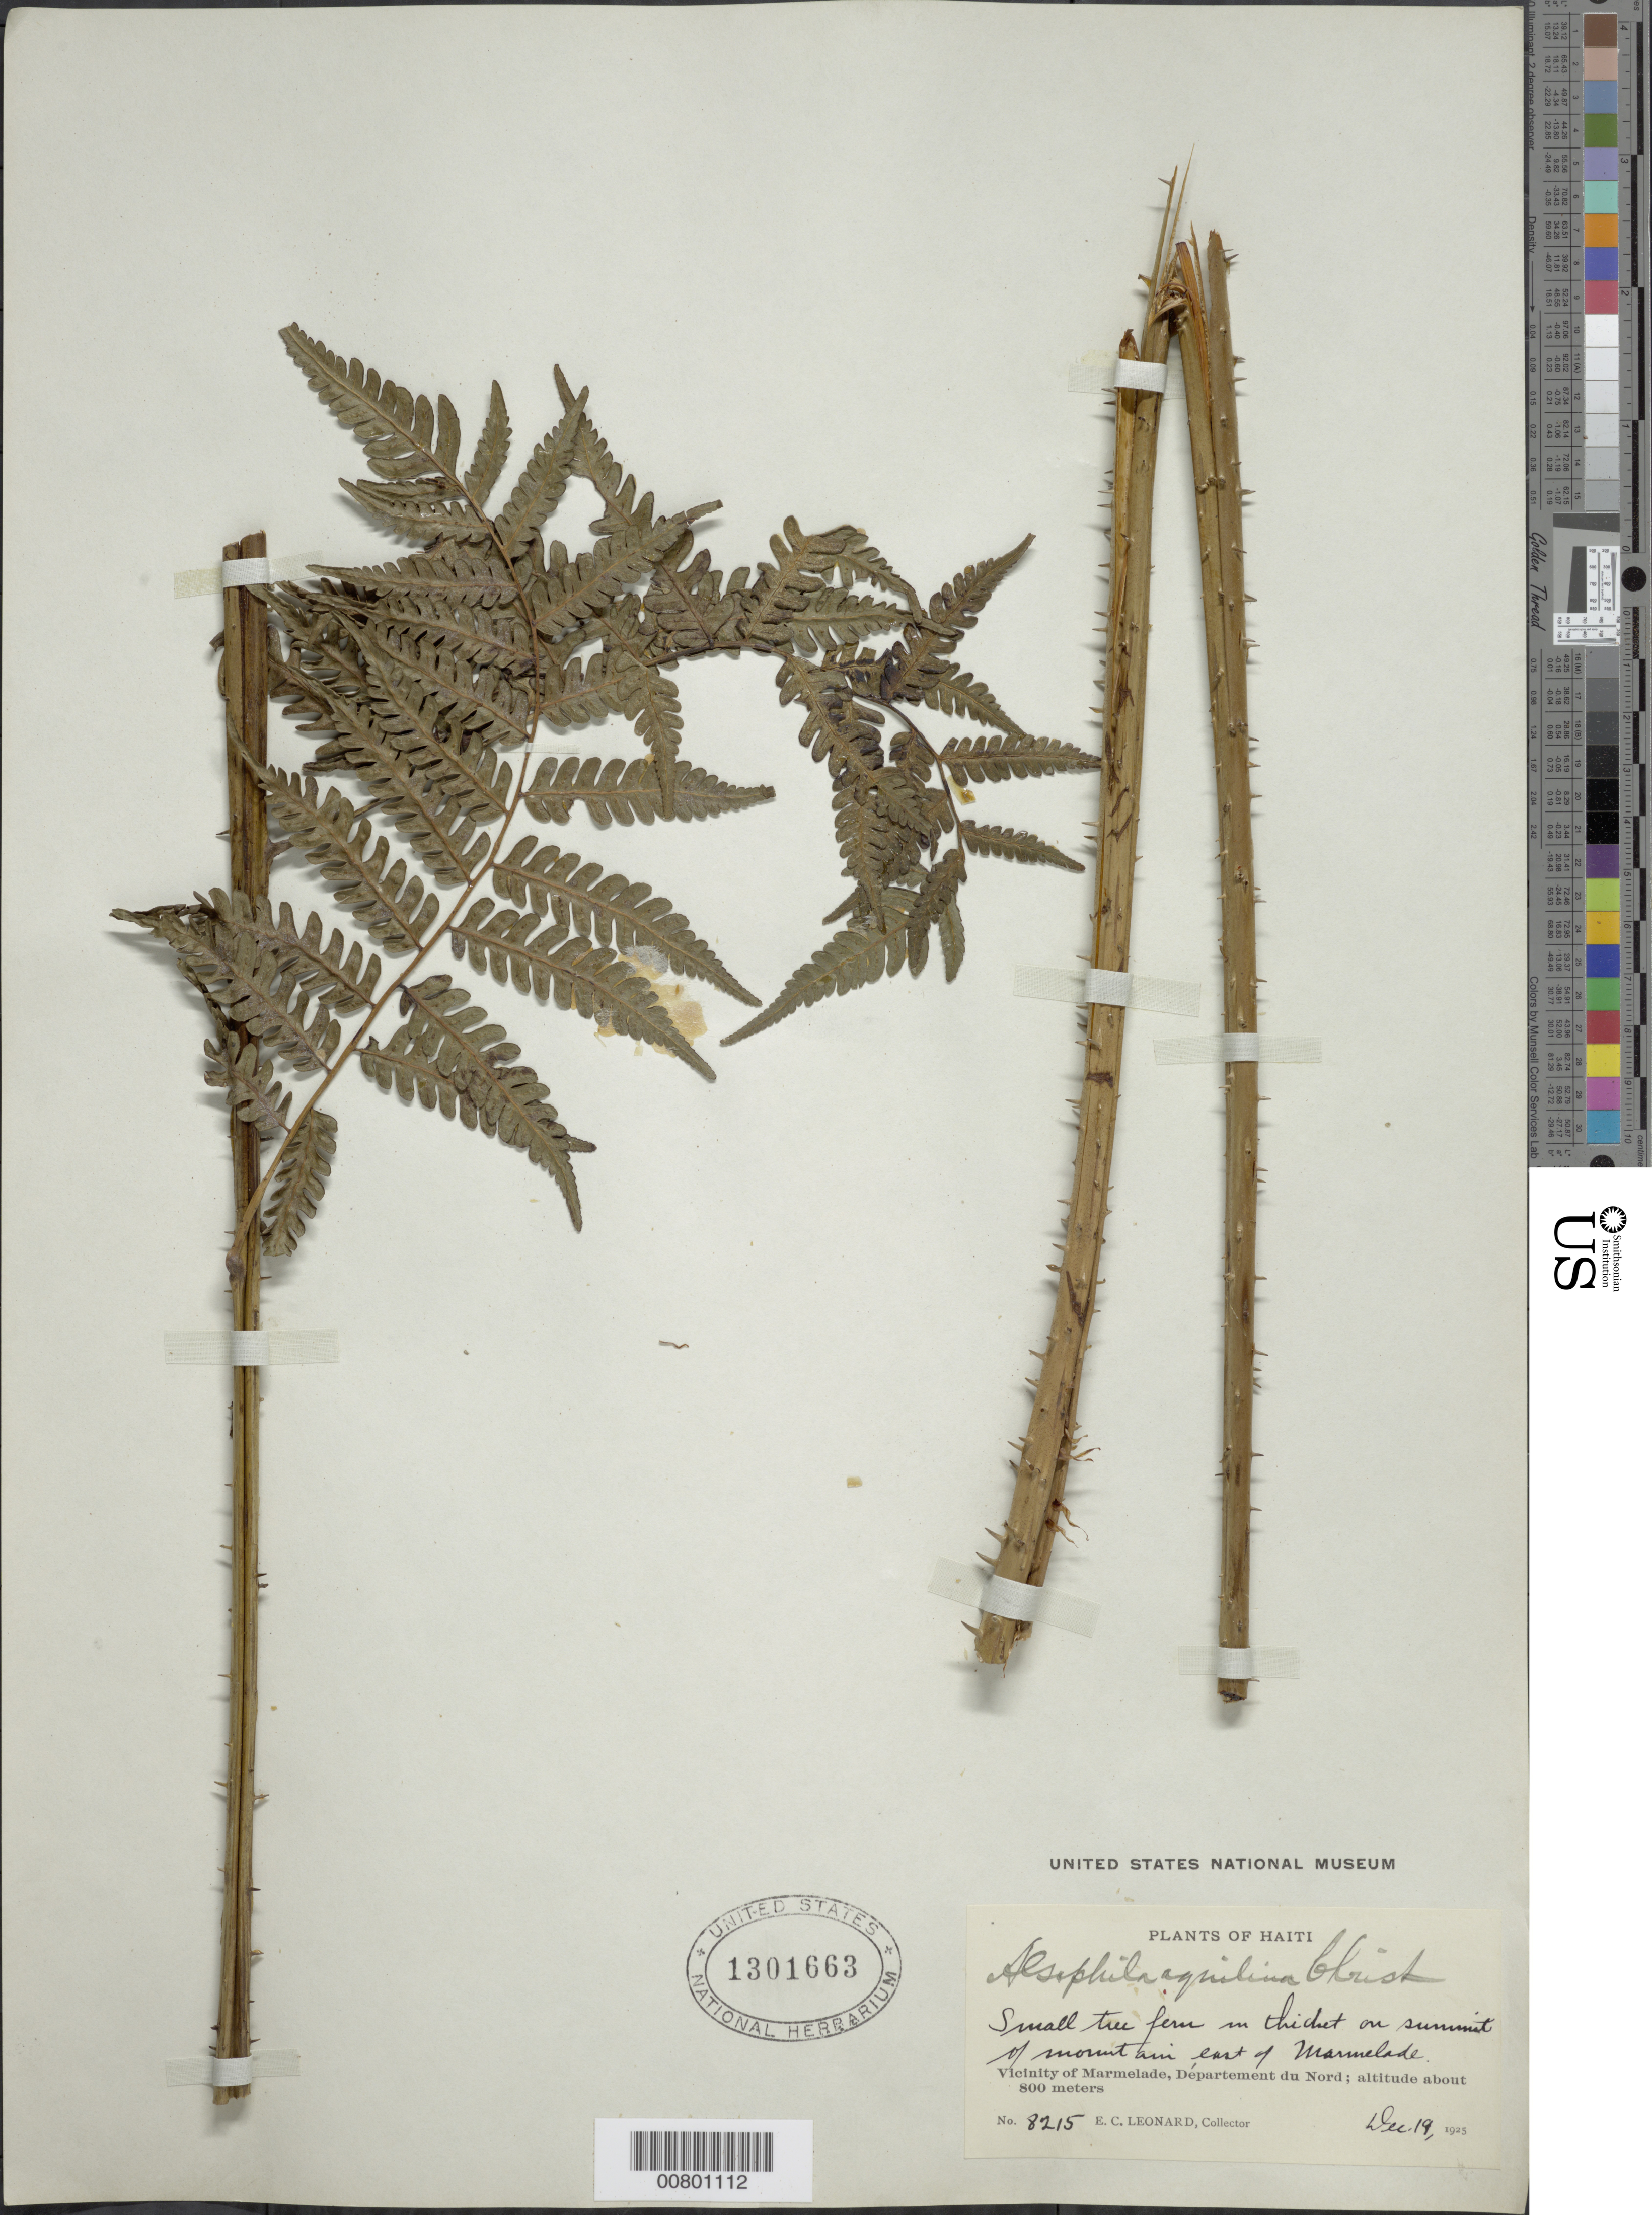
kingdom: Plantae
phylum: Tracheophyta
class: Polypodiopsida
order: Cyatheales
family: Cyatheaceae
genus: Cyathea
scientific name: Cyathea parvula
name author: (Jenman) Domin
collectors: E. C. Leonard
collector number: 8215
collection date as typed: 19 Dec 1925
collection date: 1925-12-19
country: Haiti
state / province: Nord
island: Hispaniola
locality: Marmelade vicinity, summit of mountains E of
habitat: Thicket on summit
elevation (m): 800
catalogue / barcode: US 1301663